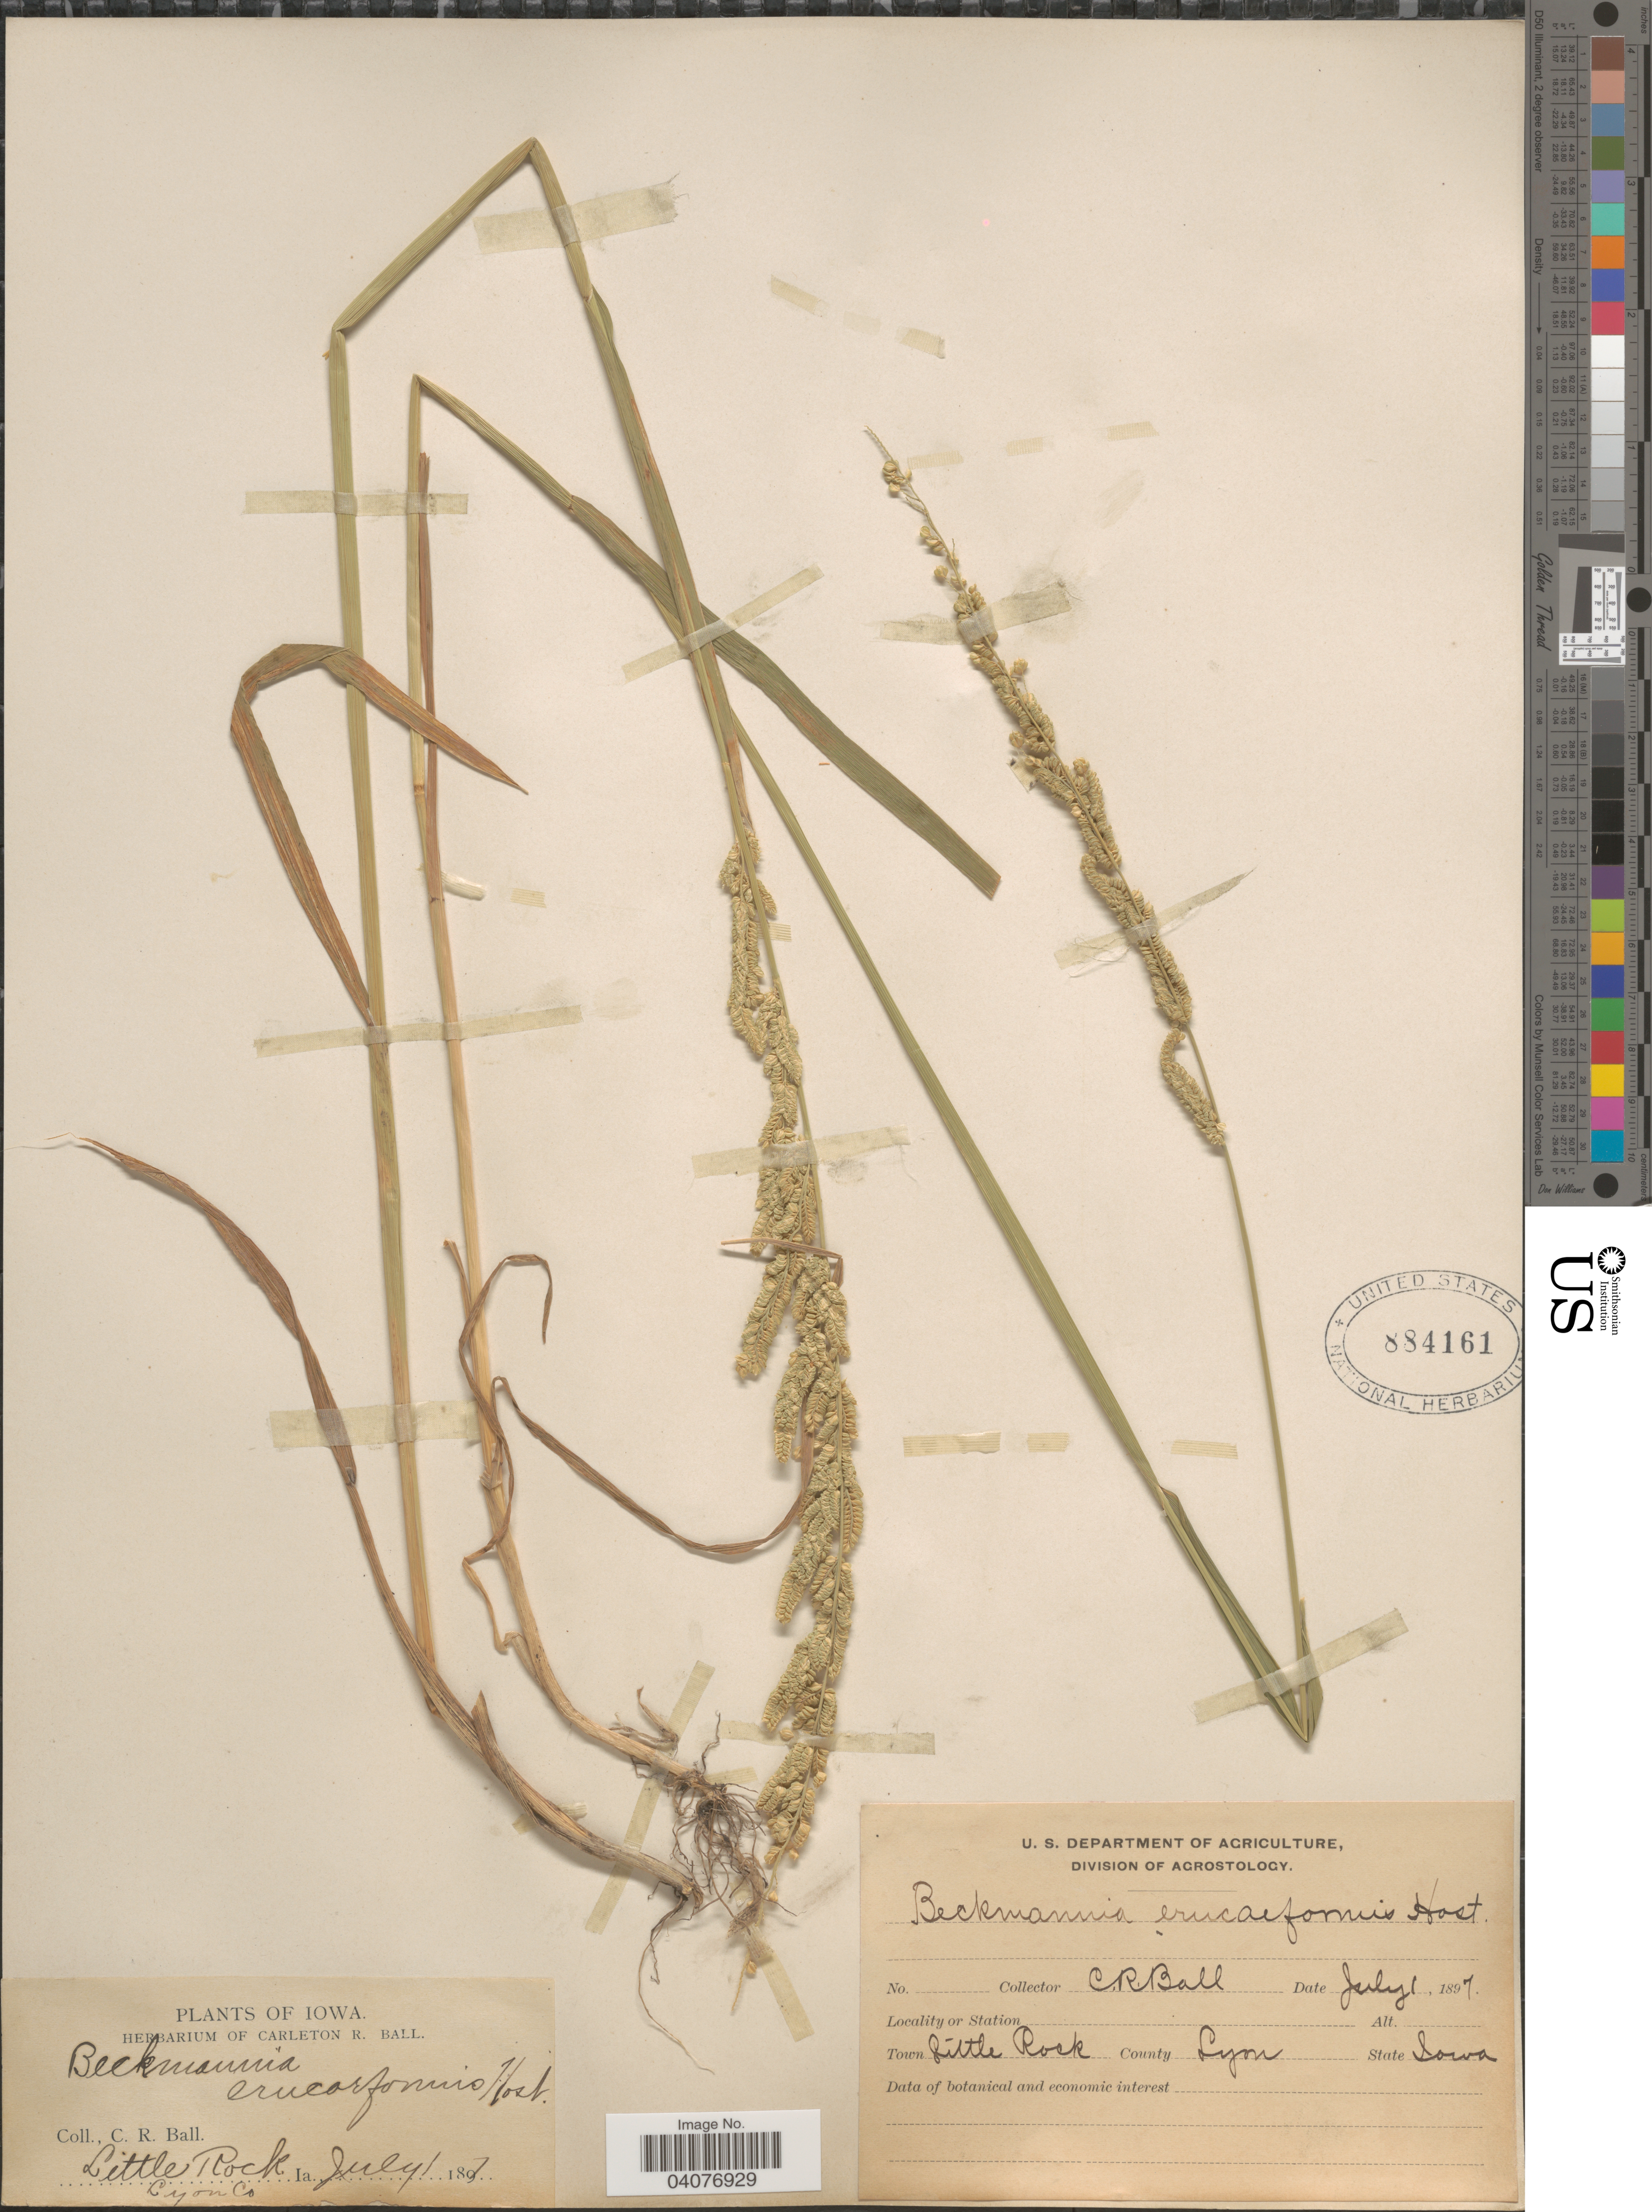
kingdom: Plantae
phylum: Tracheophyta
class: Liliopsida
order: Poales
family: Poaceae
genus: Beckmannia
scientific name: Beckmannia syzigachne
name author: (Steud.) Fernald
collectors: C. R. Ball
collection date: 1897-07-01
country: United States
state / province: Iowa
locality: Town Little Rock. County Lyon.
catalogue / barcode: US 884161